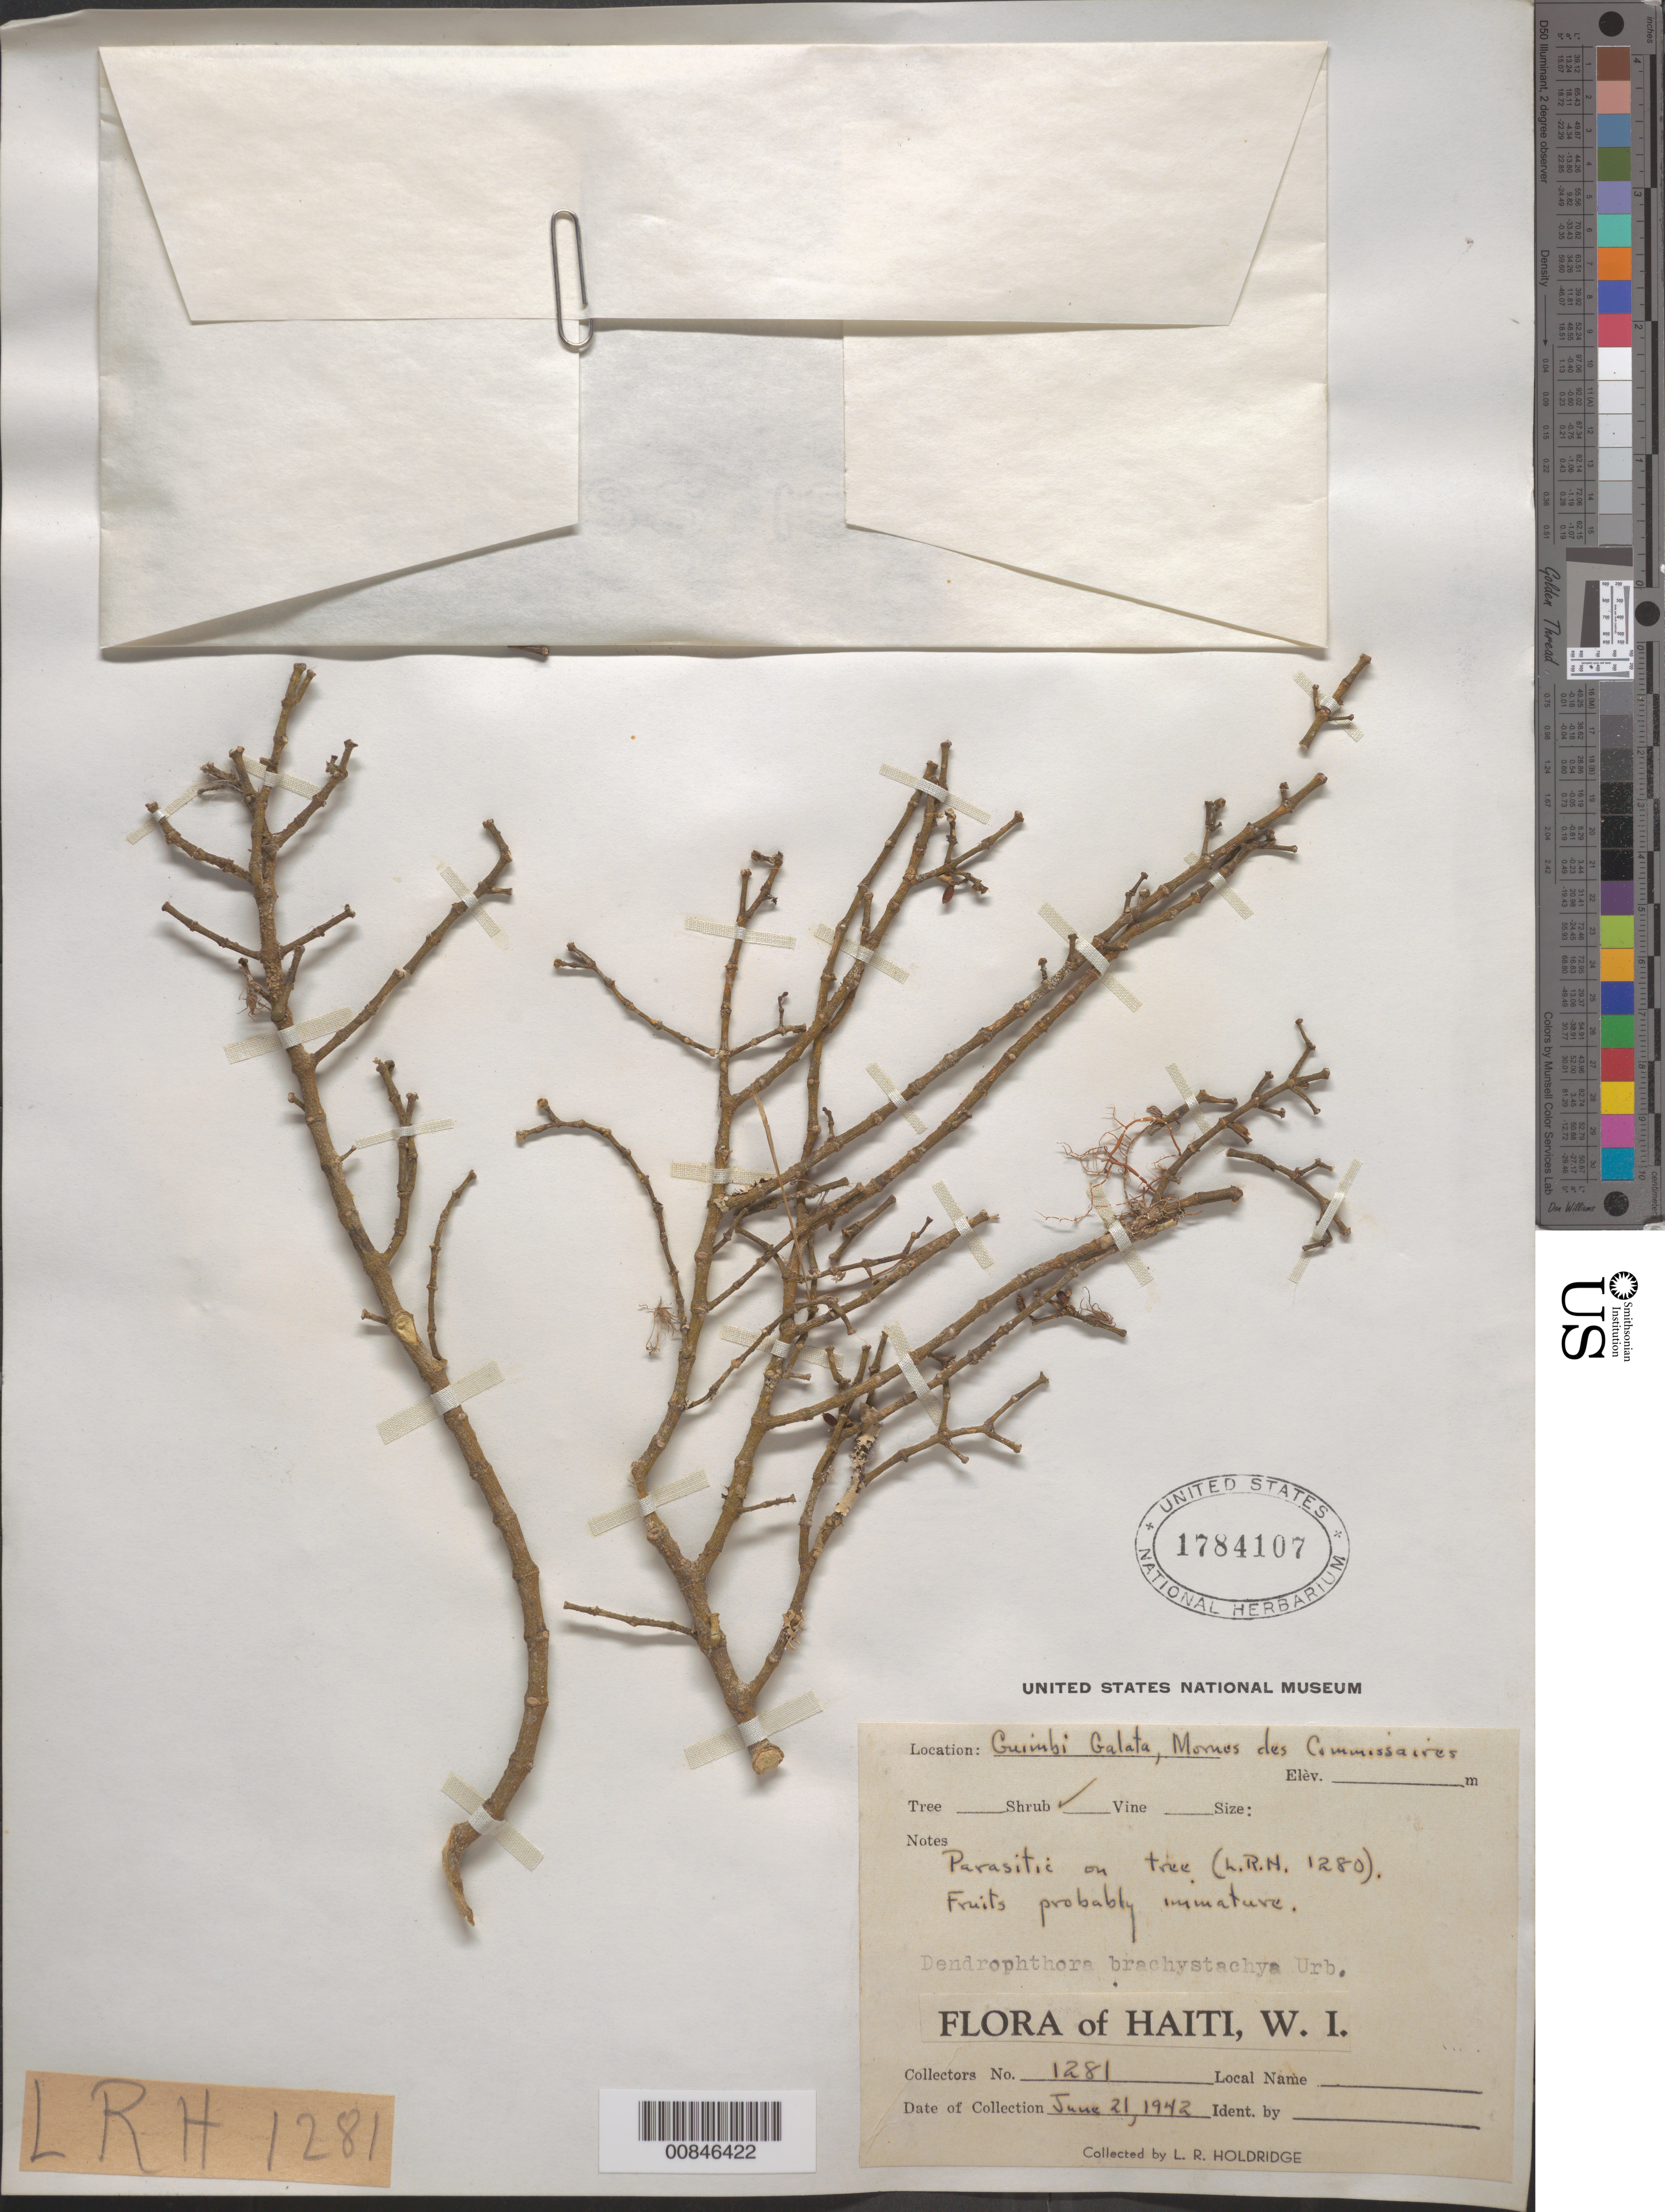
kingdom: Plantae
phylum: Tracheophyta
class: Magnoliopsida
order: Santalales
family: Viscaceae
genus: Dendrophthora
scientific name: Dendrophthora brachystachya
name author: Urb.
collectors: L. Holdridge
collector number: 1281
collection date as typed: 21 Jun 1942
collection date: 1942-06-21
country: Haiti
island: Hispaniola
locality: Guimbi Galata, Mornes des Commissaires.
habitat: On tree (L.R.H. 1280).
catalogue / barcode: US 1784107